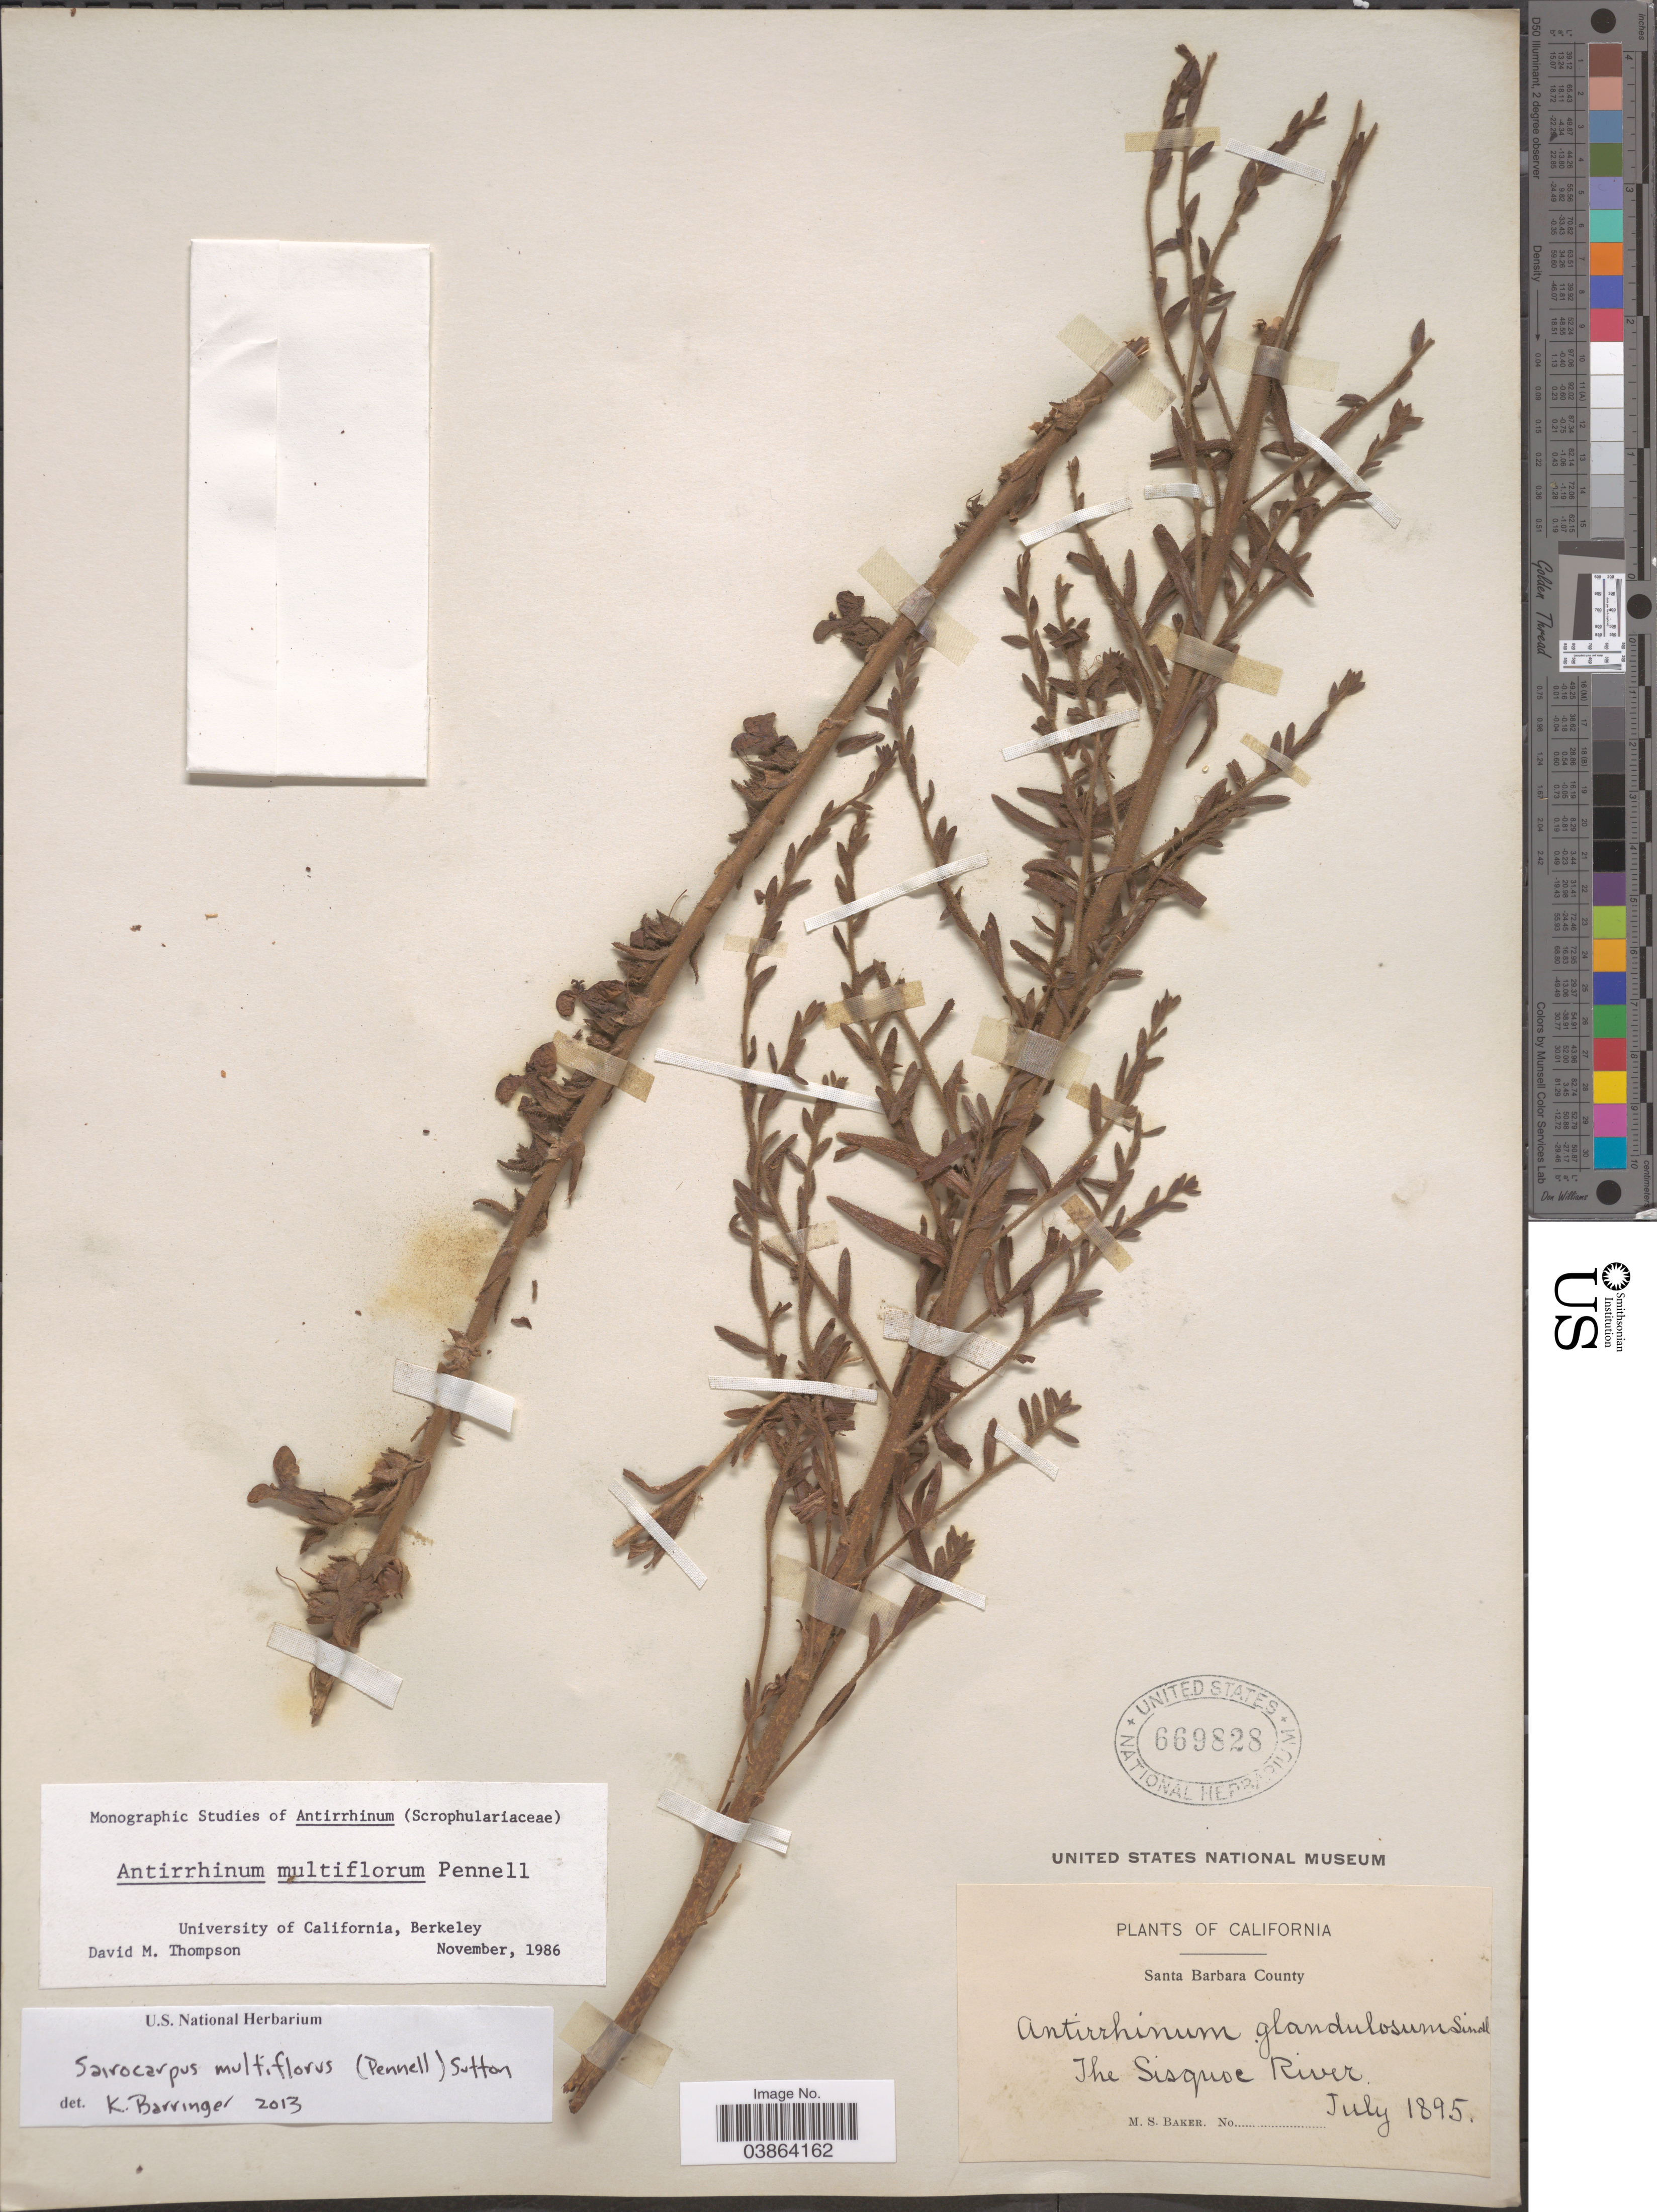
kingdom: Plantae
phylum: Tracheophyta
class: Magnoliopsida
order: Lamiales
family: Plantaginaceae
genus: Sairocarpus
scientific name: Sairocarpus multiflorus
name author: (Pennell) D.A. Sutton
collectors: M. S. Baker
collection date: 1895-07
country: United States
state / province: California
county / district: Santa Barbara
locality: Santa Barbara County. The Sisquoc River.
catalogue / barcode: US 669828